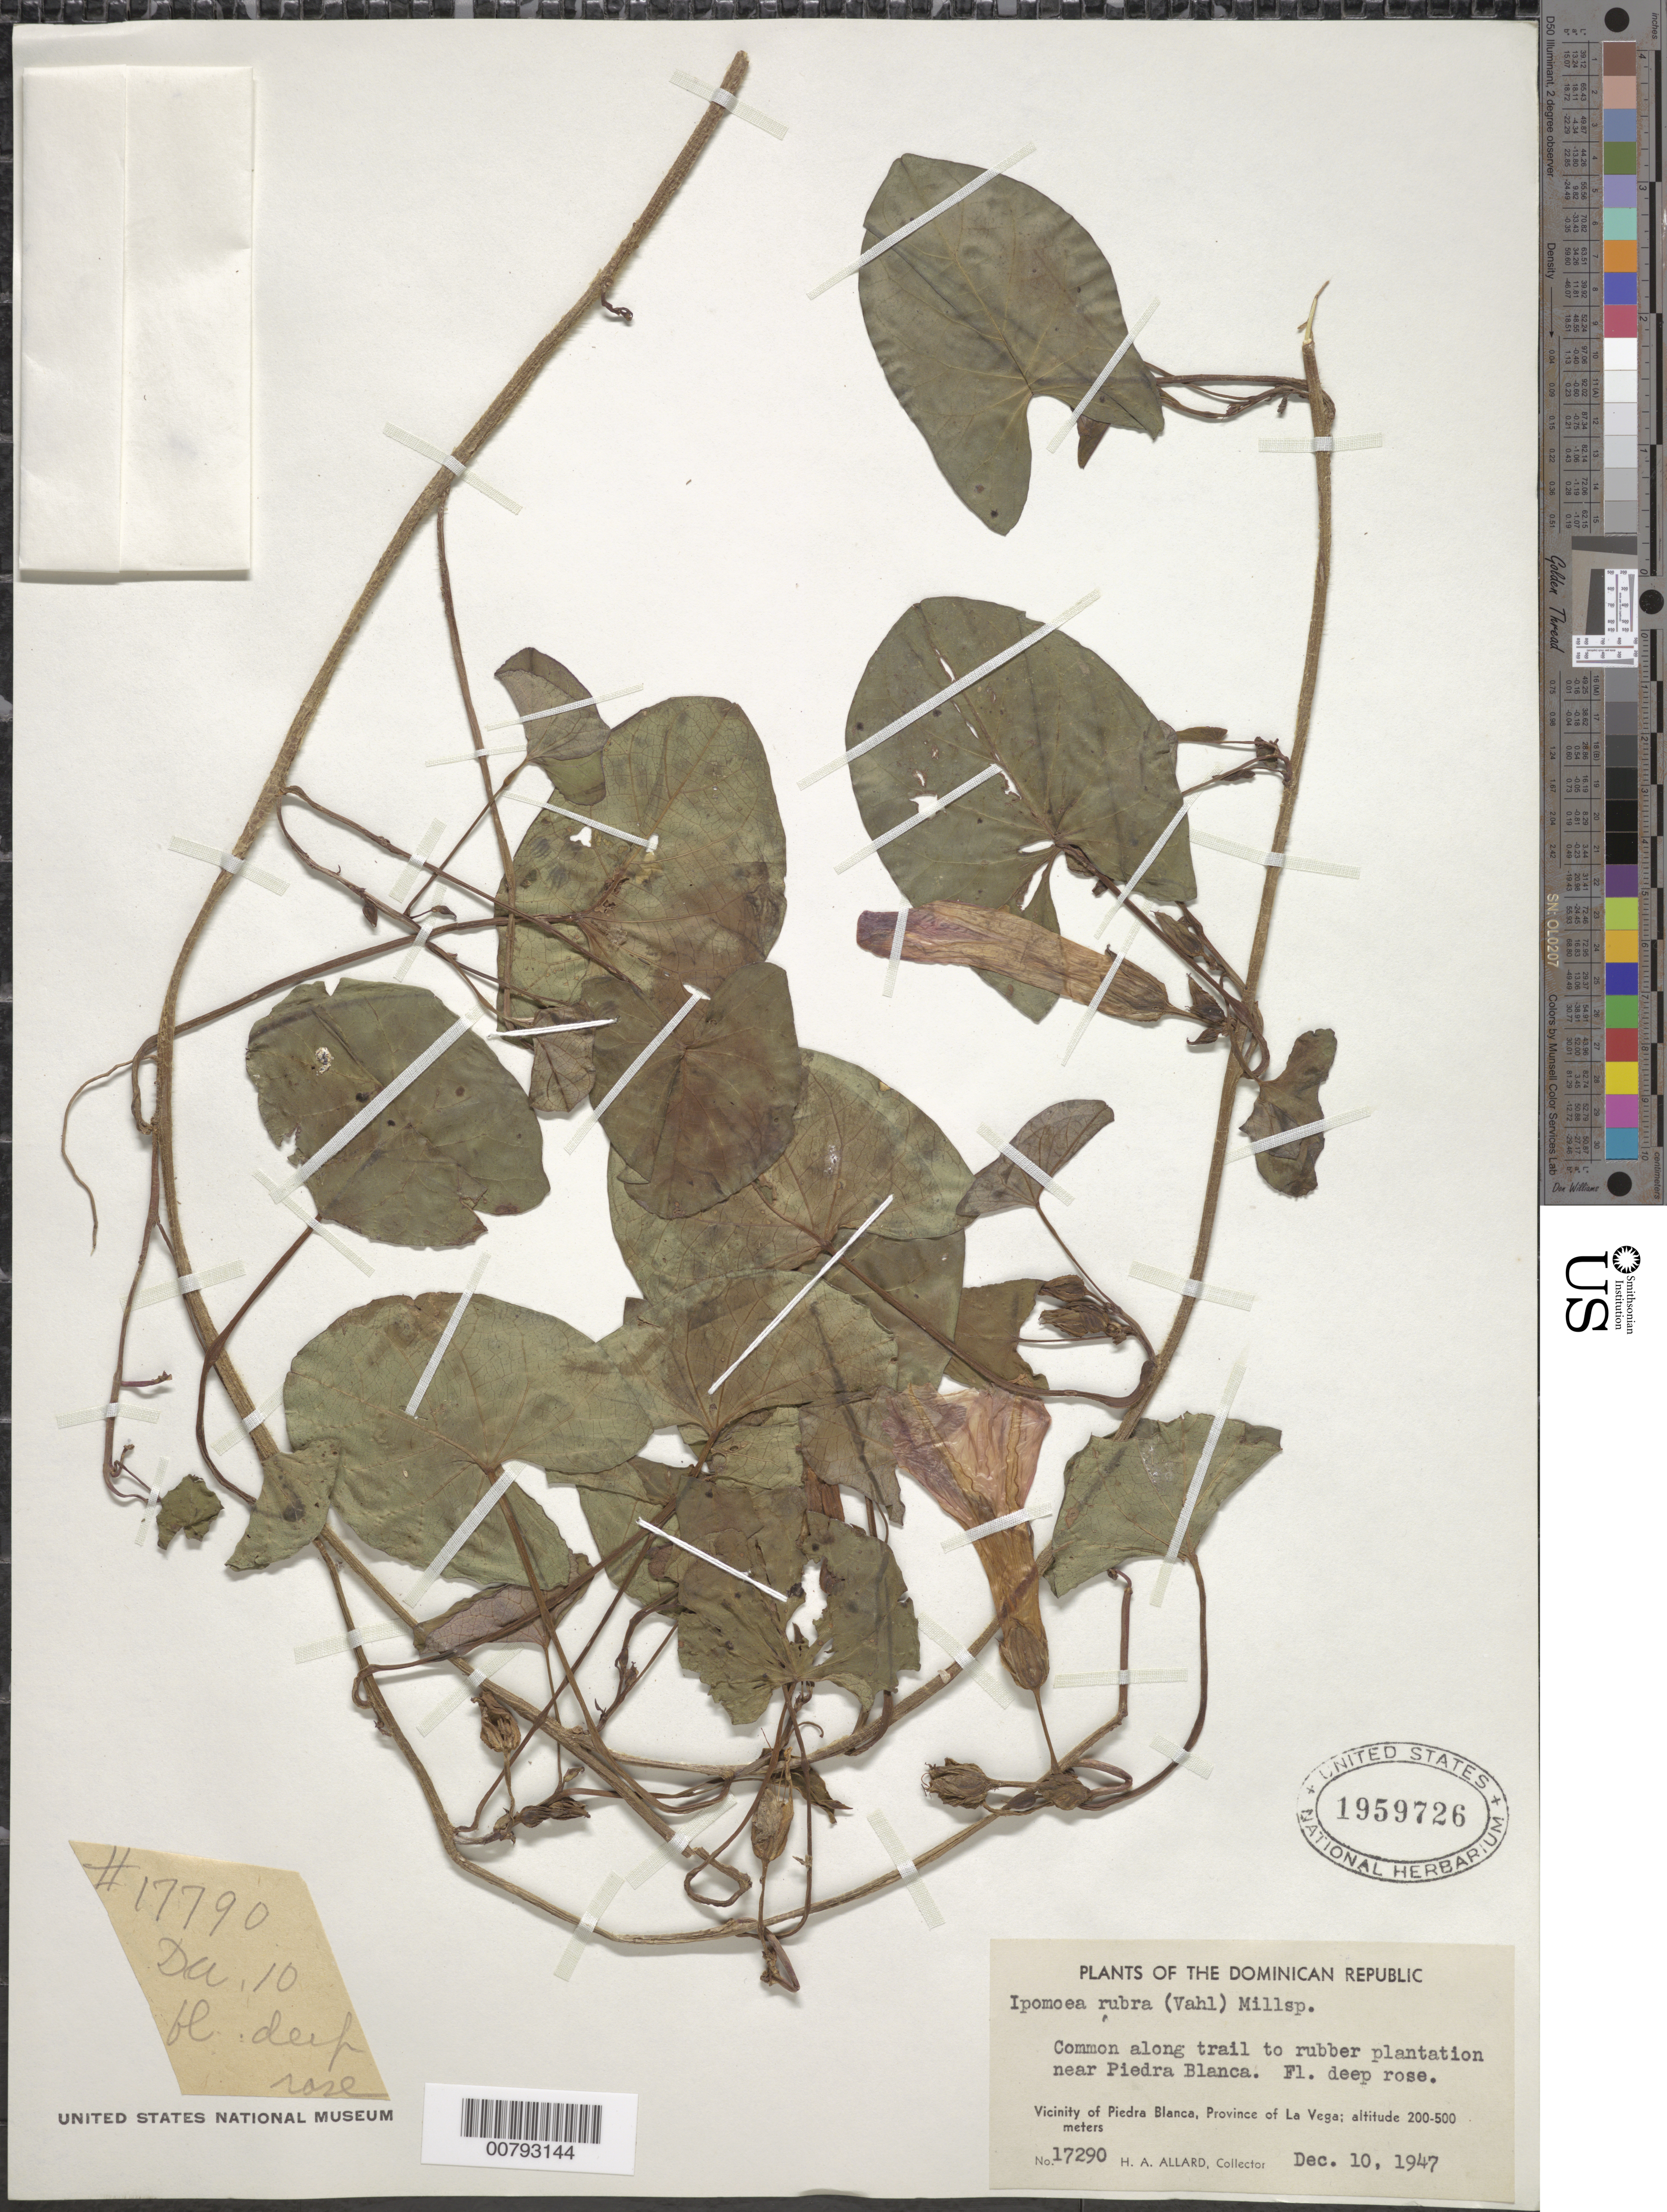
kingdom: Plantae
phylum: Tracheophyta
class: Magnoliopsida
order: Solanales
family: Convolvulaceae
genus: Ipomoea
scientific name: Ipomoea rubra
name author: (Vahl) Millsp.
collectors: H. A. Allard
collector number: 17290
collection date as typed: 10 Dec 1947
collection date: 1947-12-10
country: Dominican Republic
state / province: La Vega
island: Hispaniola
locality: Vicinity of Piedra Blanca, rubber plantation near Piedra Blanca.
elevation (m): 200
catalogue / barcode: US 1959726